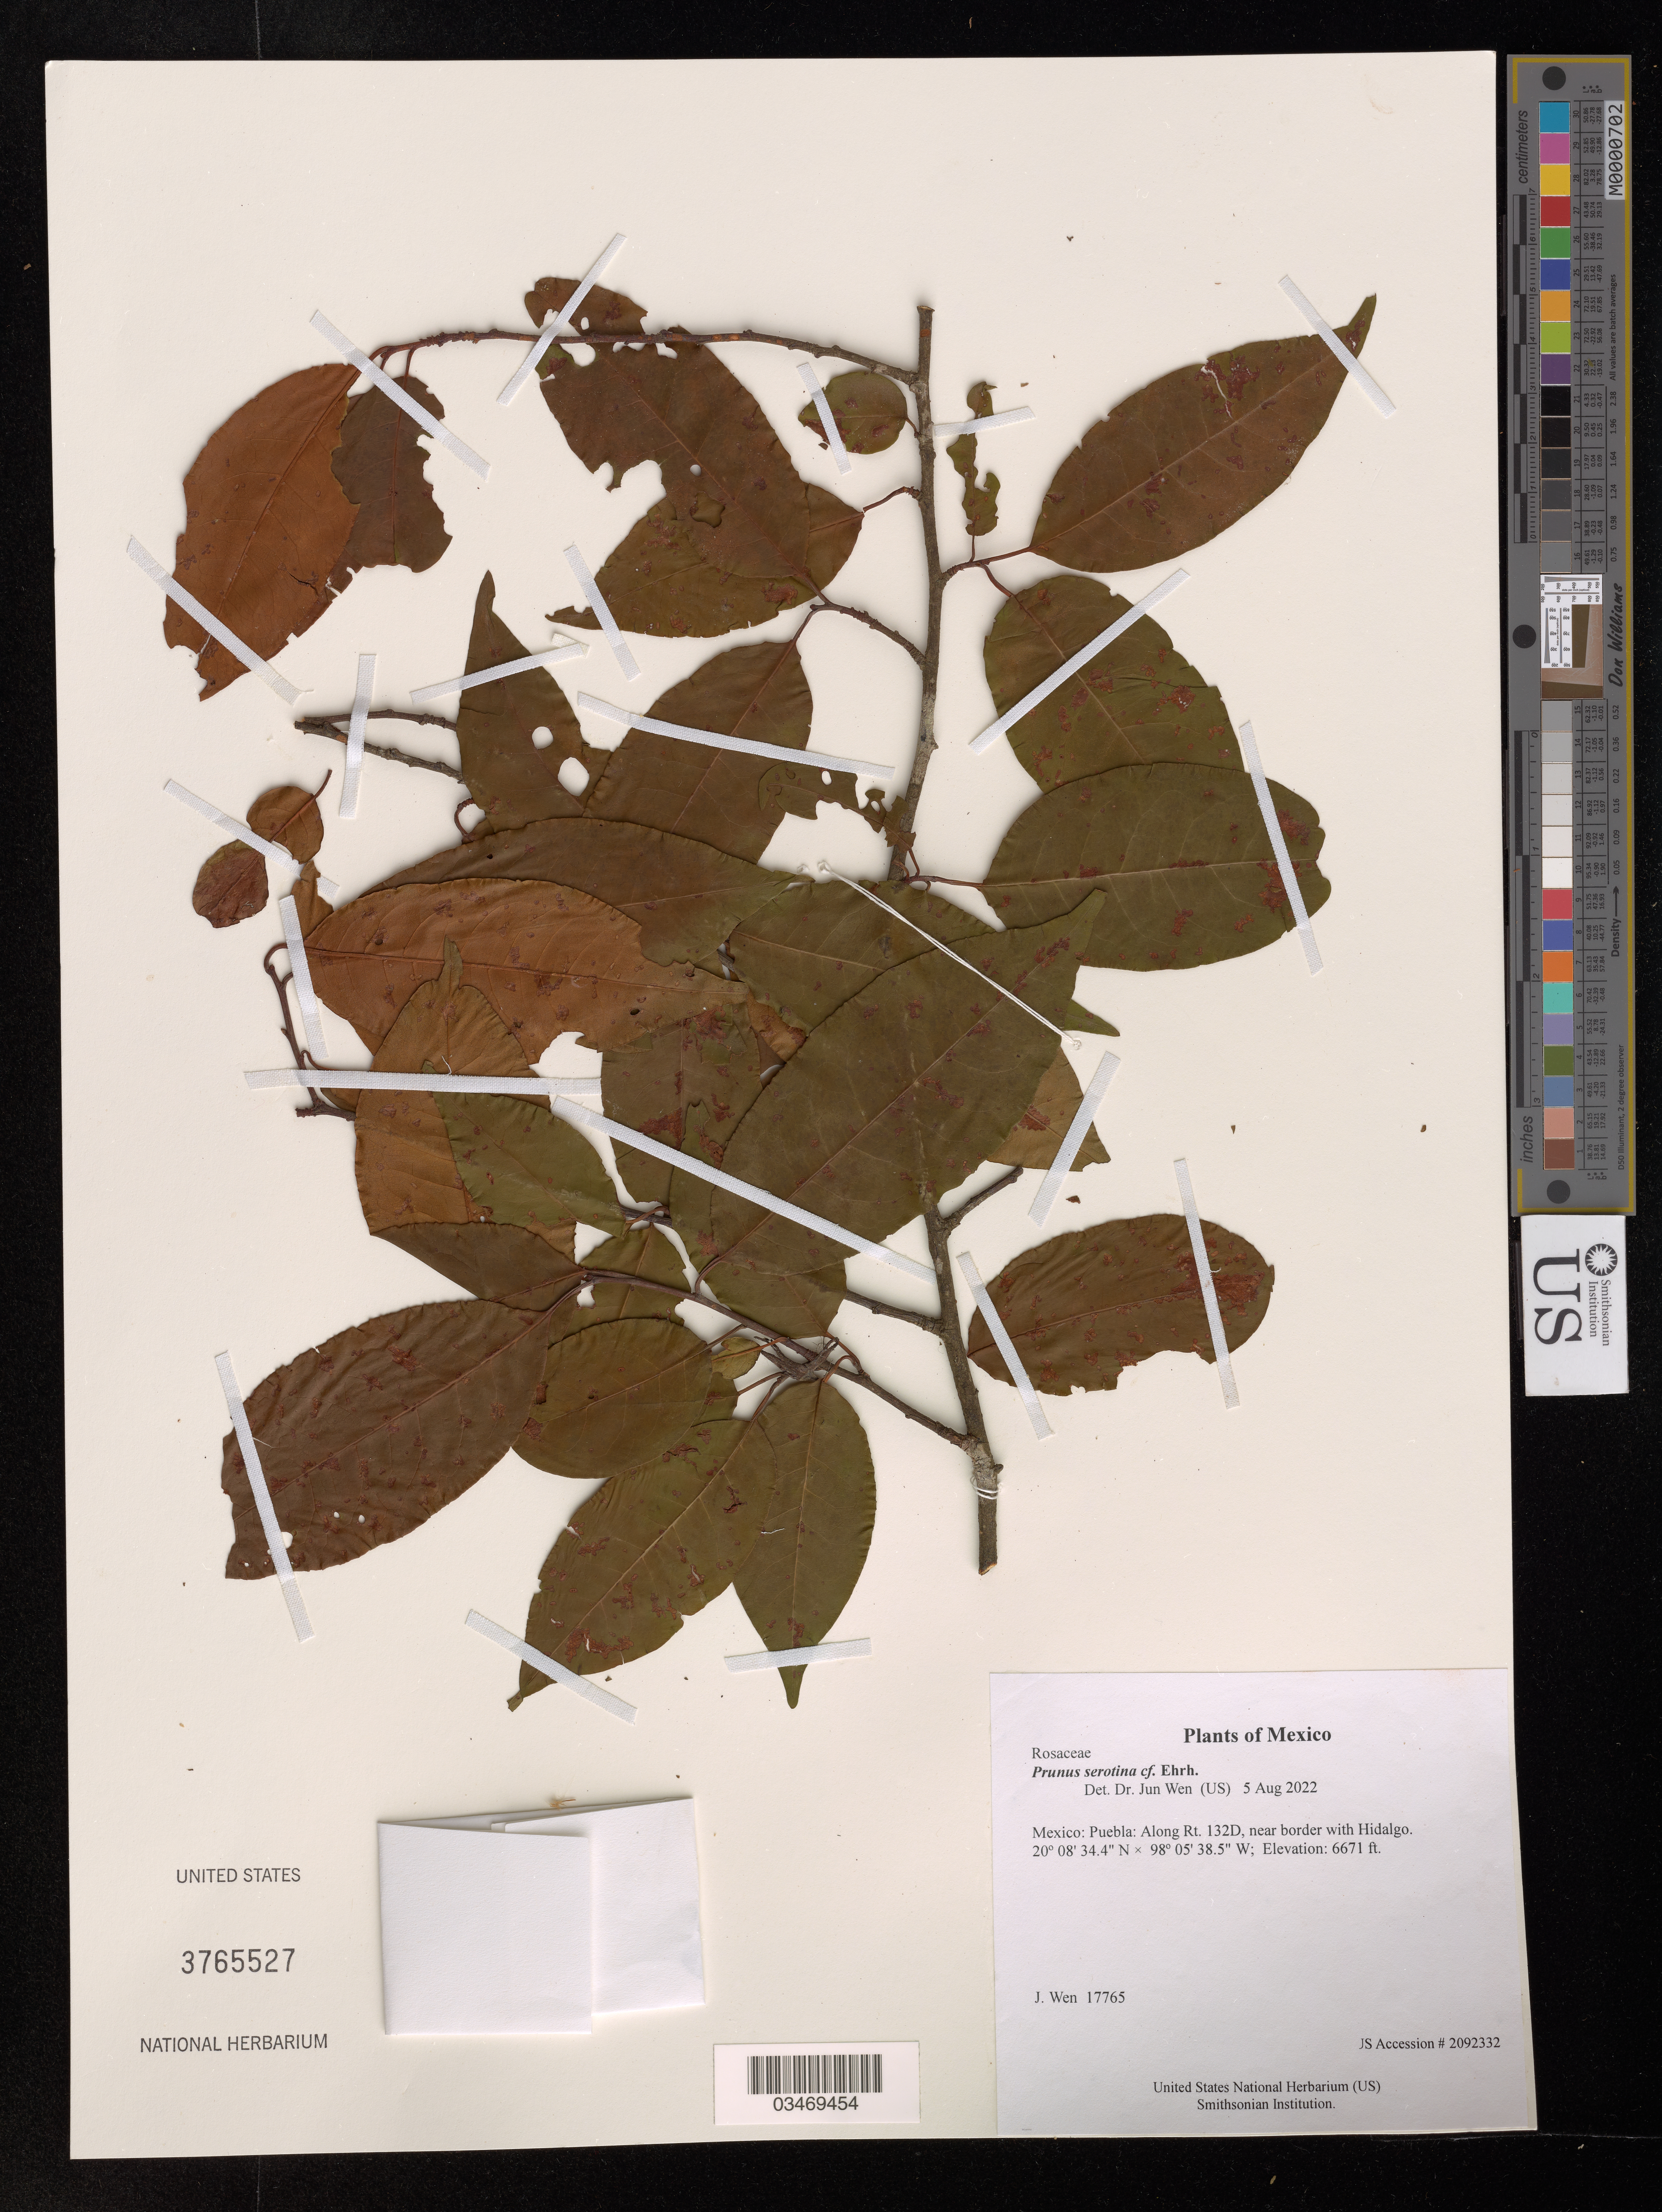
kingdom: Plantae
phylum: Tracheophyta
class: Magnoliopsida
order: Rosales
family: Rosaceae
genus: Prunus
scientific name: Prunus serotina var. serotina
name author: Ehrh.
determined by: Pérez, J. A.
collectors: J. Wen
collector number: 17765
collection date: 2022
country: Mexico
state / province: Puebla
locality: Along Rt. 132D, near border with Hidalgo.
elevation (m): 2033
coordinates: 20 08.573 N, 98 05.641 W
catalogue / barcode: US 3765527